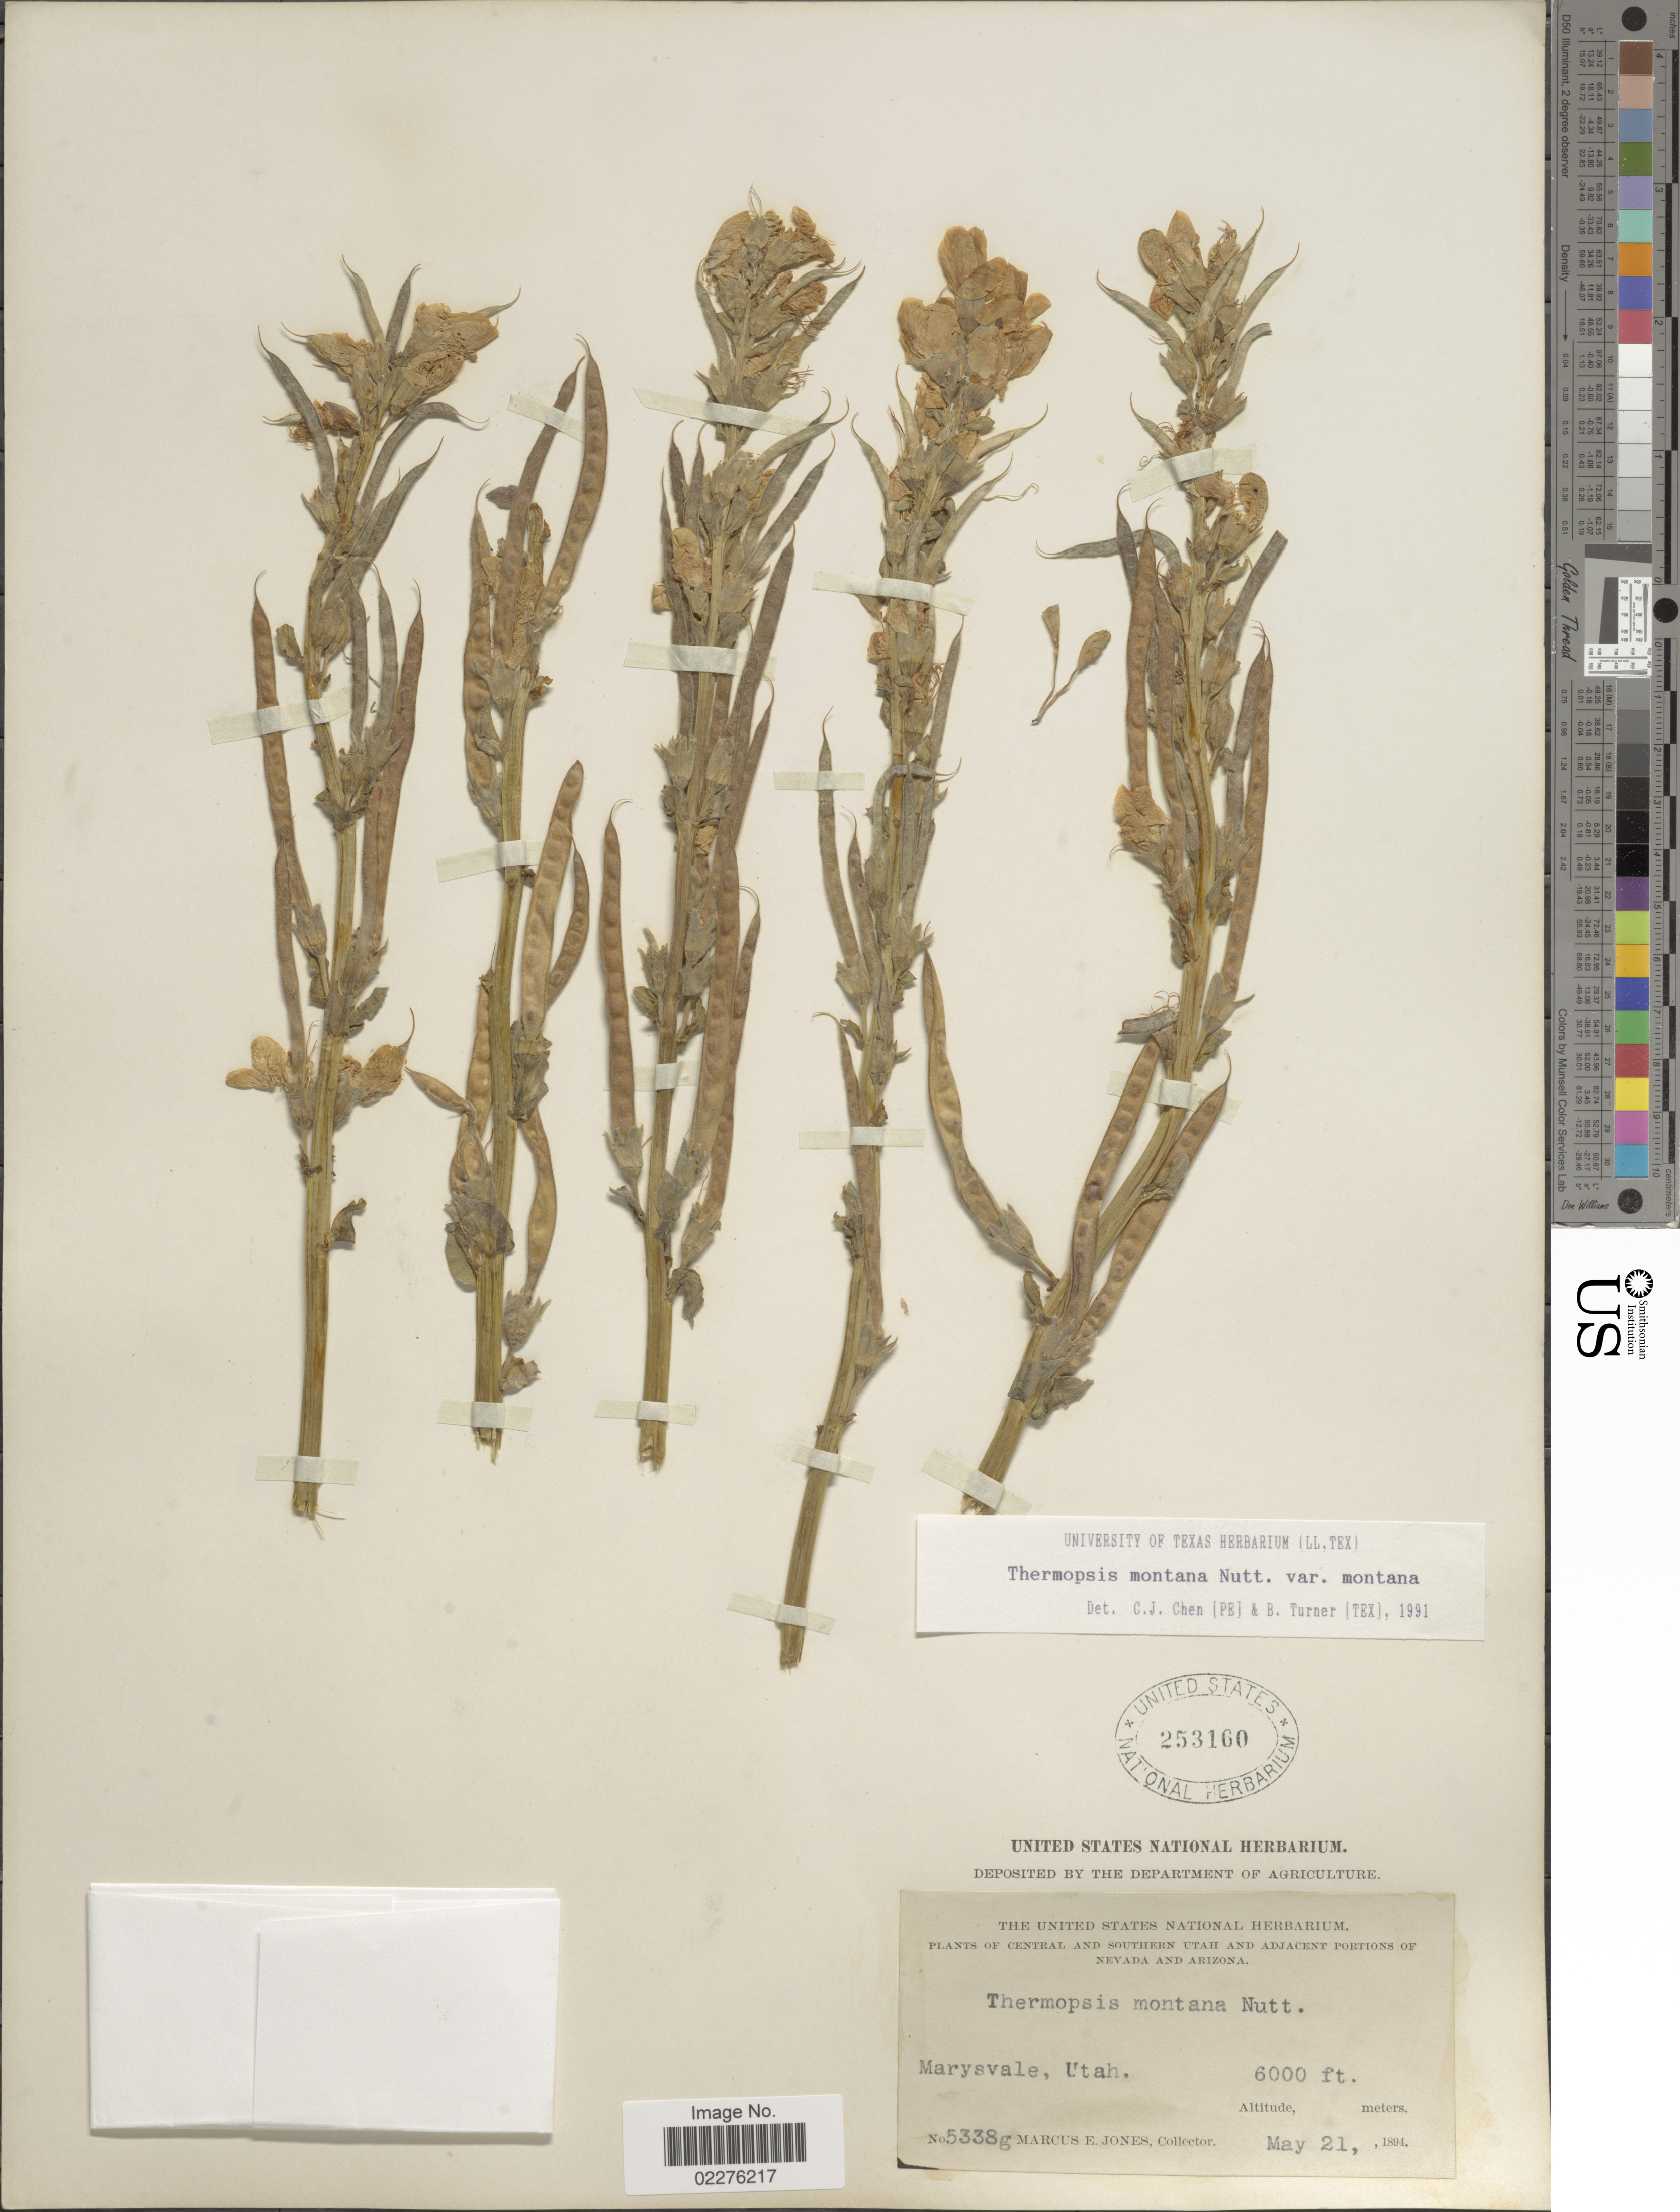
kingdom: Plantae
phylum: Tracheophyta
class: Magnoliopsida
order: Fabales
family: Fabaceae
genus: Thermopsis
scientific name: Thermopsis montana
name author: Nutt.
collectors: M. E. Jones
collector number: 5338g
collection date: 1894-05-21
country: United States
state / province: Utah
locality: Central and Southern Utah and Adjacent Portions of Nevada and Arizona, Marysvale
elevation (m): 1829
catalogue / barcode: US 253160